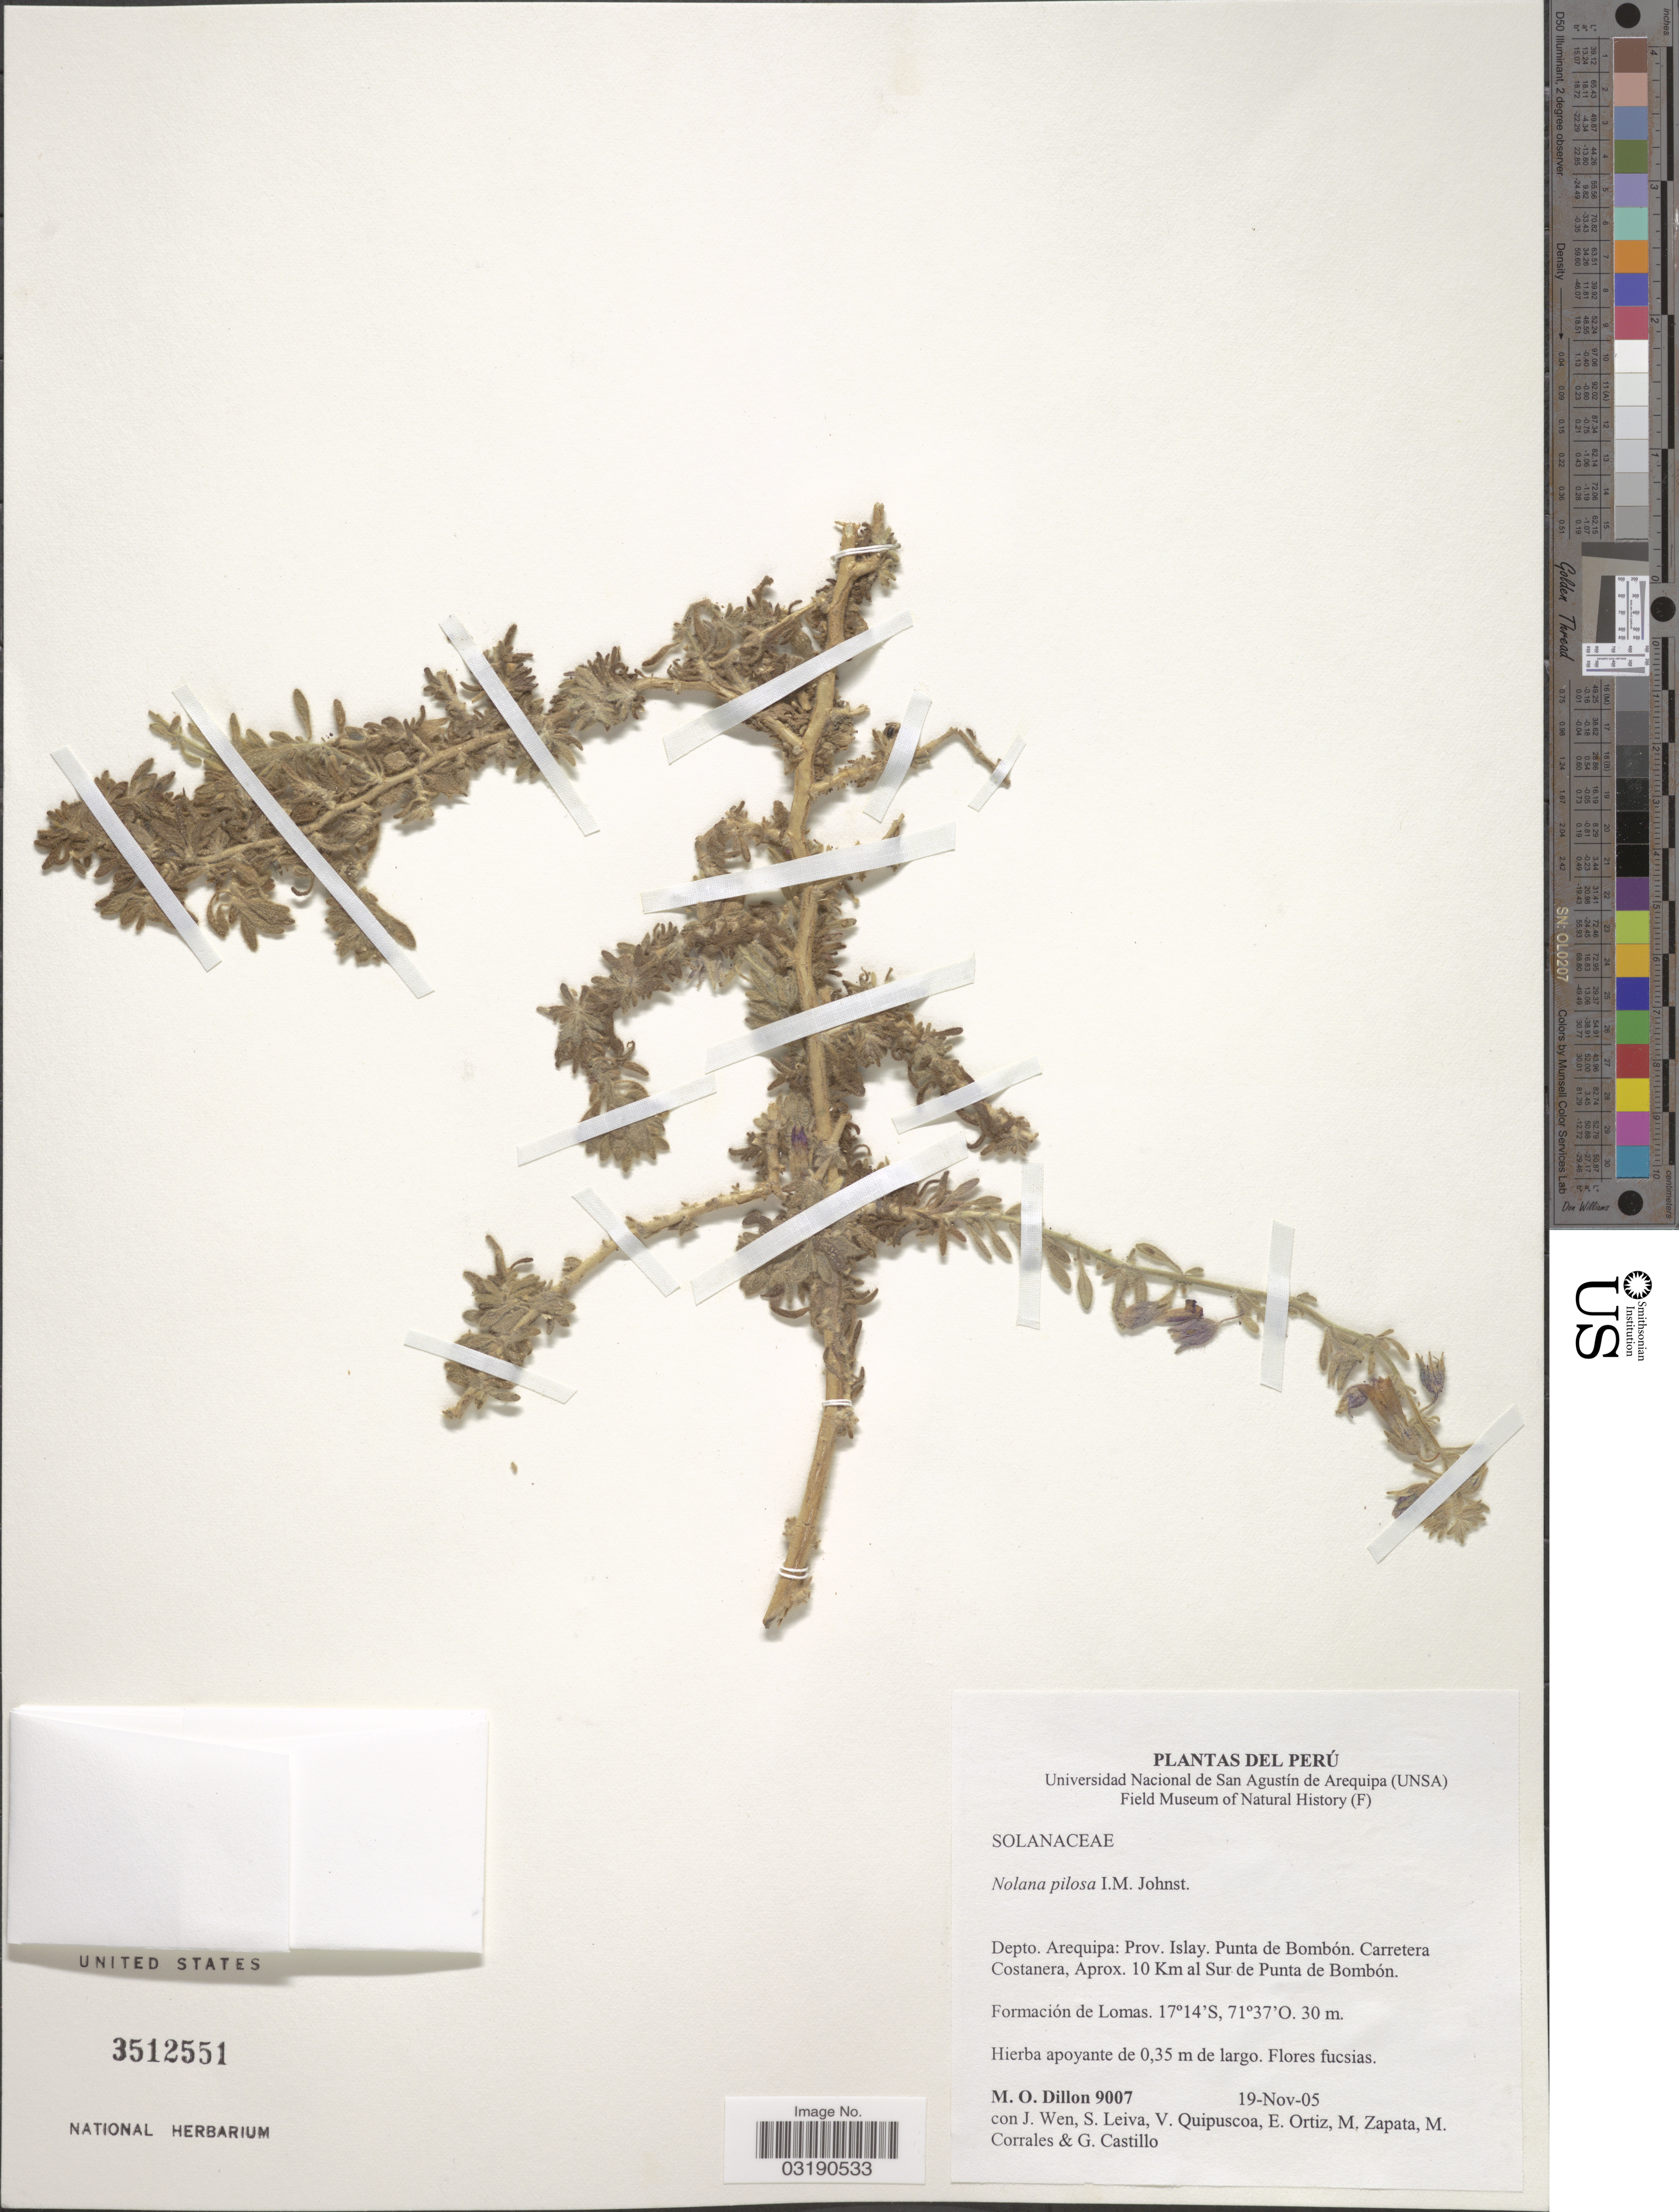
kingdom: Plantae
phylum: Tracheophyta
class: Magnoliopsida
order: Solanales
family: Solanaceae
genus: Nolana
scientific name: Nolana pilosa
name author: I.M. Johnst.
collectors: M. O. Dillon, J. Wen, S. Leiva, V. Quipuscoa & et al.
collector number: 9007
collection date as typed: Transcribed d/m/y: 19/11/5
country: Peru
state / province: Arequipa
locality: Depto. Arequipa: Prov. Islay, Punta de Bombón. Carretera Costanera, Aprox. 10 Km al Sur de Punta de Bombón.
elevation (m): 30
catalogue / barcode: US 3512551